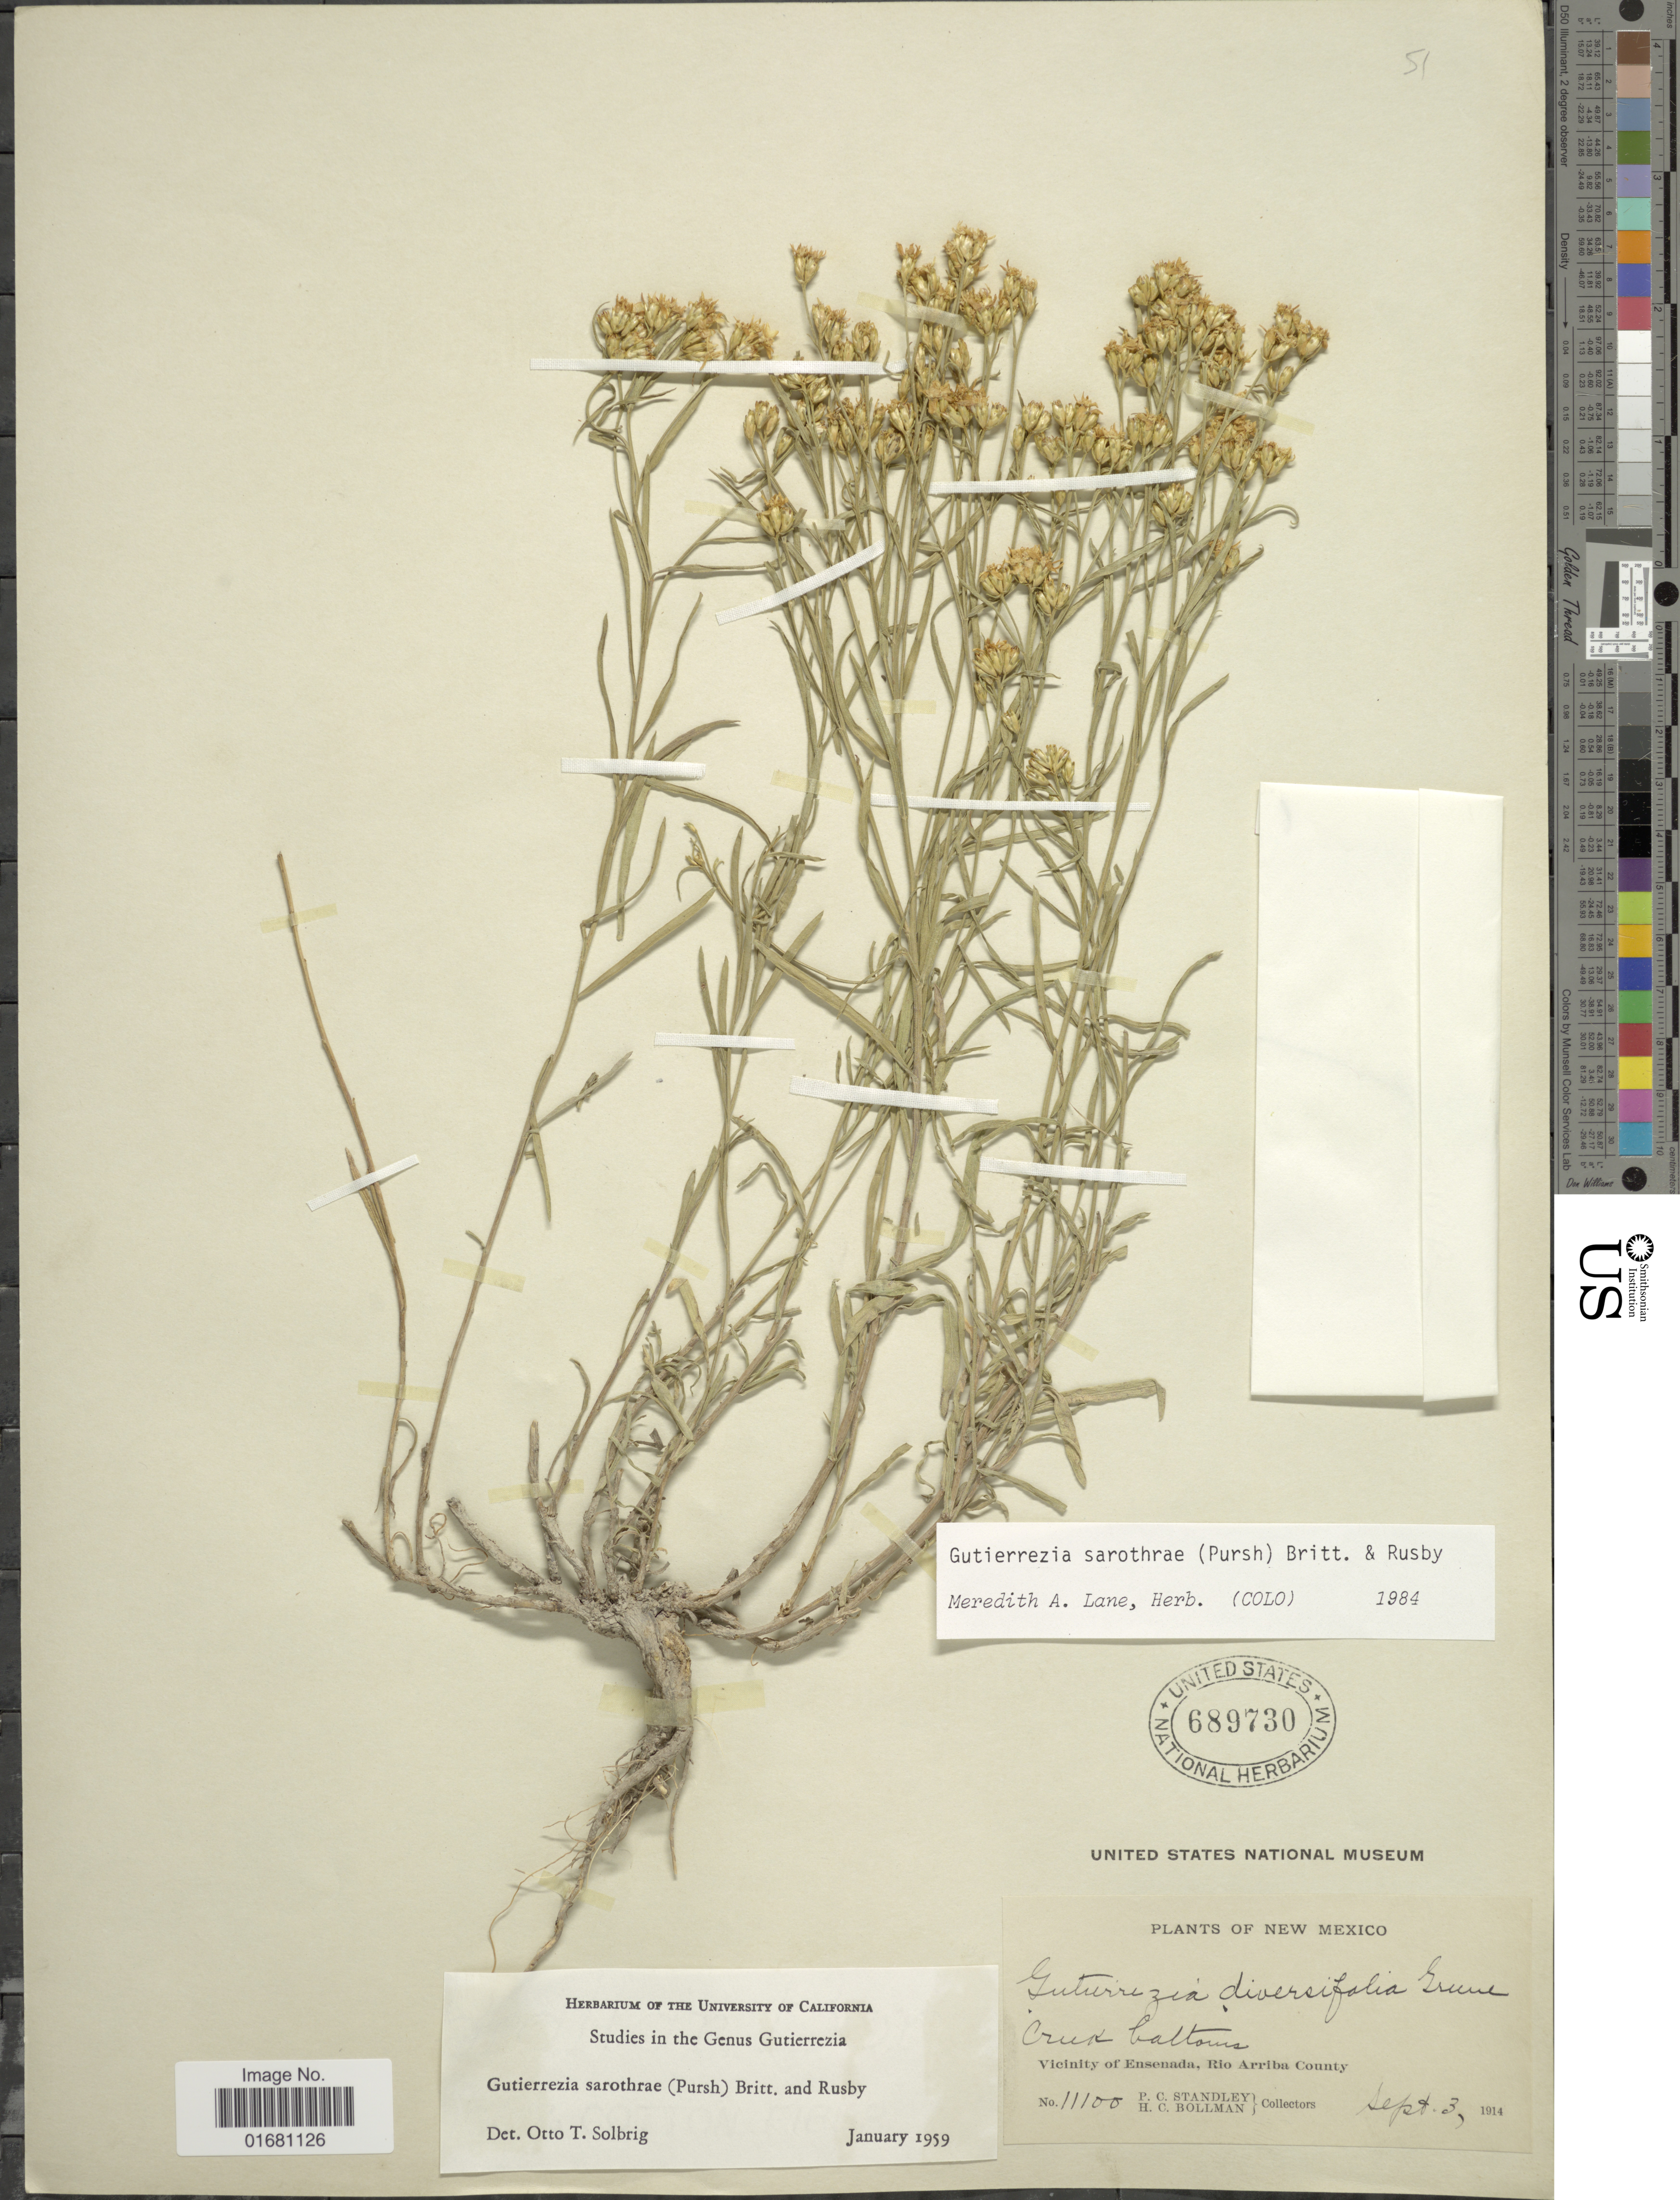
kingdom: Plantae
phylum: Tracheophyta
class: Magnoliopsida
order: Asterales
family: Asteraceae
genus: Gutierrezia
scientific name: Gutierrezia sarothrae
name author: (Pursh) Britton & Rusby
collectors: P. C. Standley & H. C. Bollman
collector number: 11100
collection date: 1914-09-03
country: United States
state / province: New Mexico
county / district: Rio Arriba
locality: Creek bottoms, vicinity of Ensenada, Rio Arriba County.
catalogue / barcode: US 689730